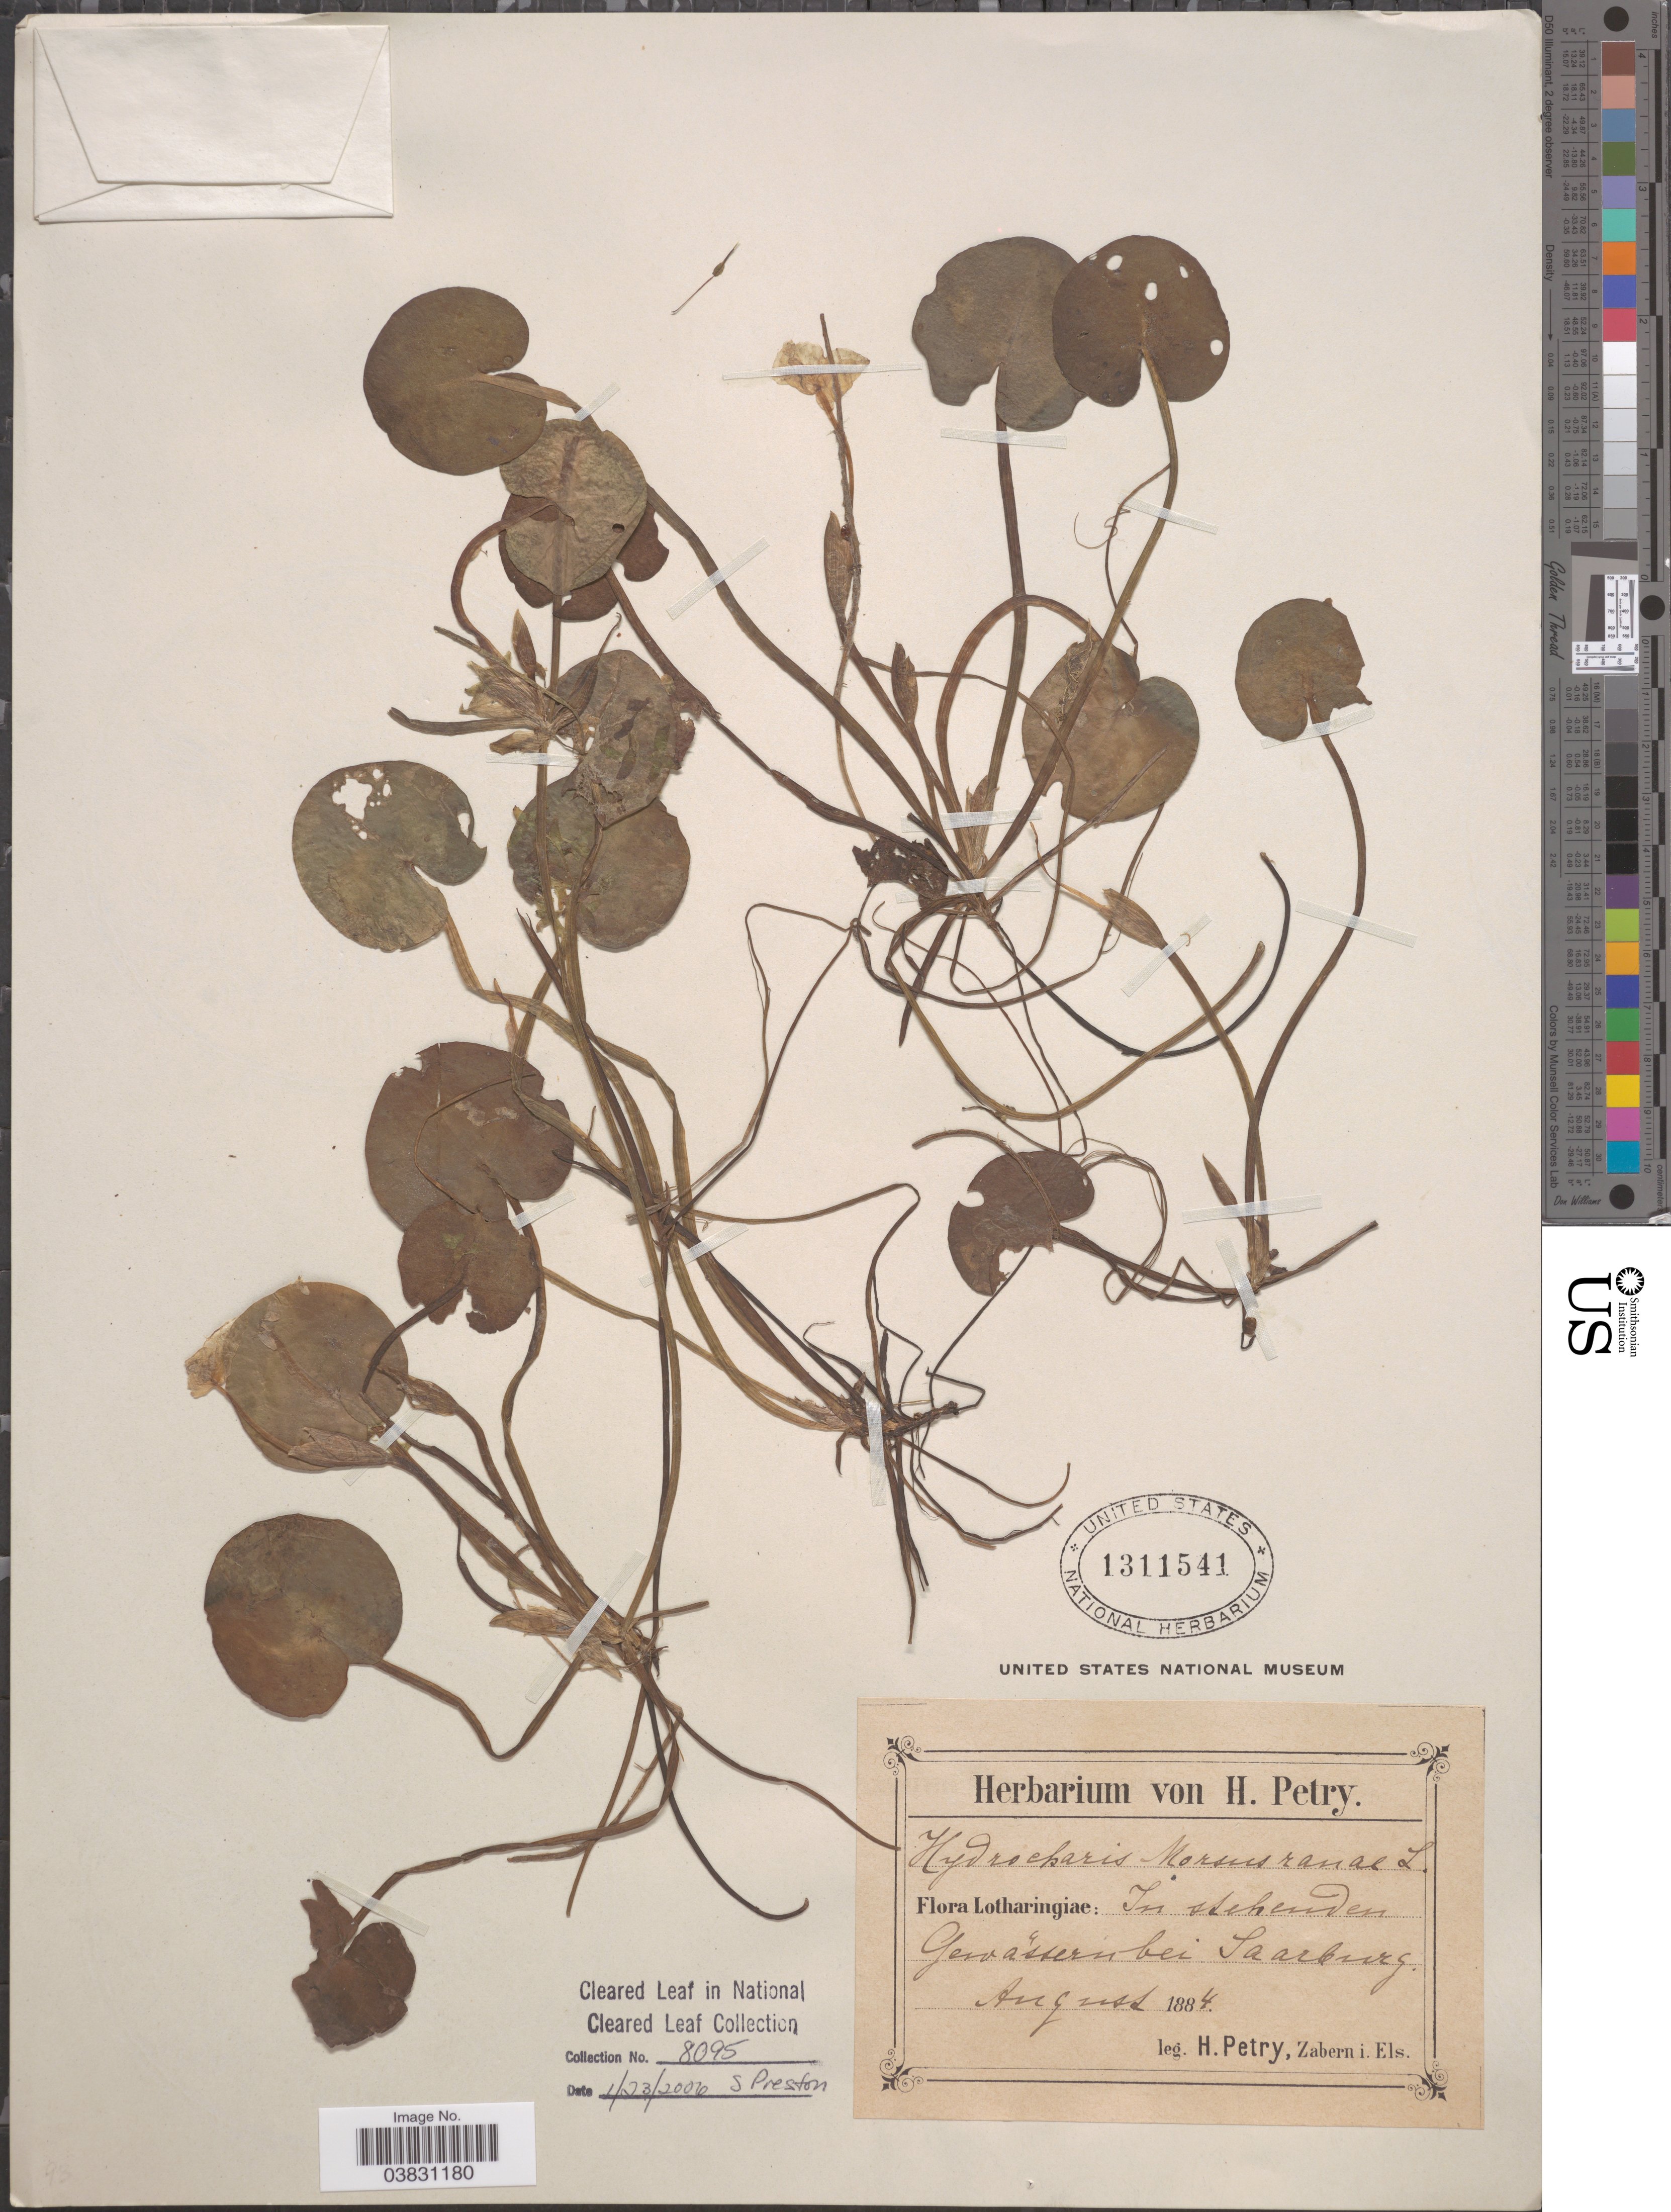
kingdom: Plantae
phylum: Tracheophyta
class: Liliopsida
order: Alismatales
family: Hydrocharitaceae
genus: Hydrocharis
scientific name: Hydrocharis morsus-ranae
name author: L.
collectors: H. Petry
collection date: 1884-08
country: France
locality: Lotharingiae: In stehenden Geravšsern bei Saarburg.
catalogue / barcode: US 1311541